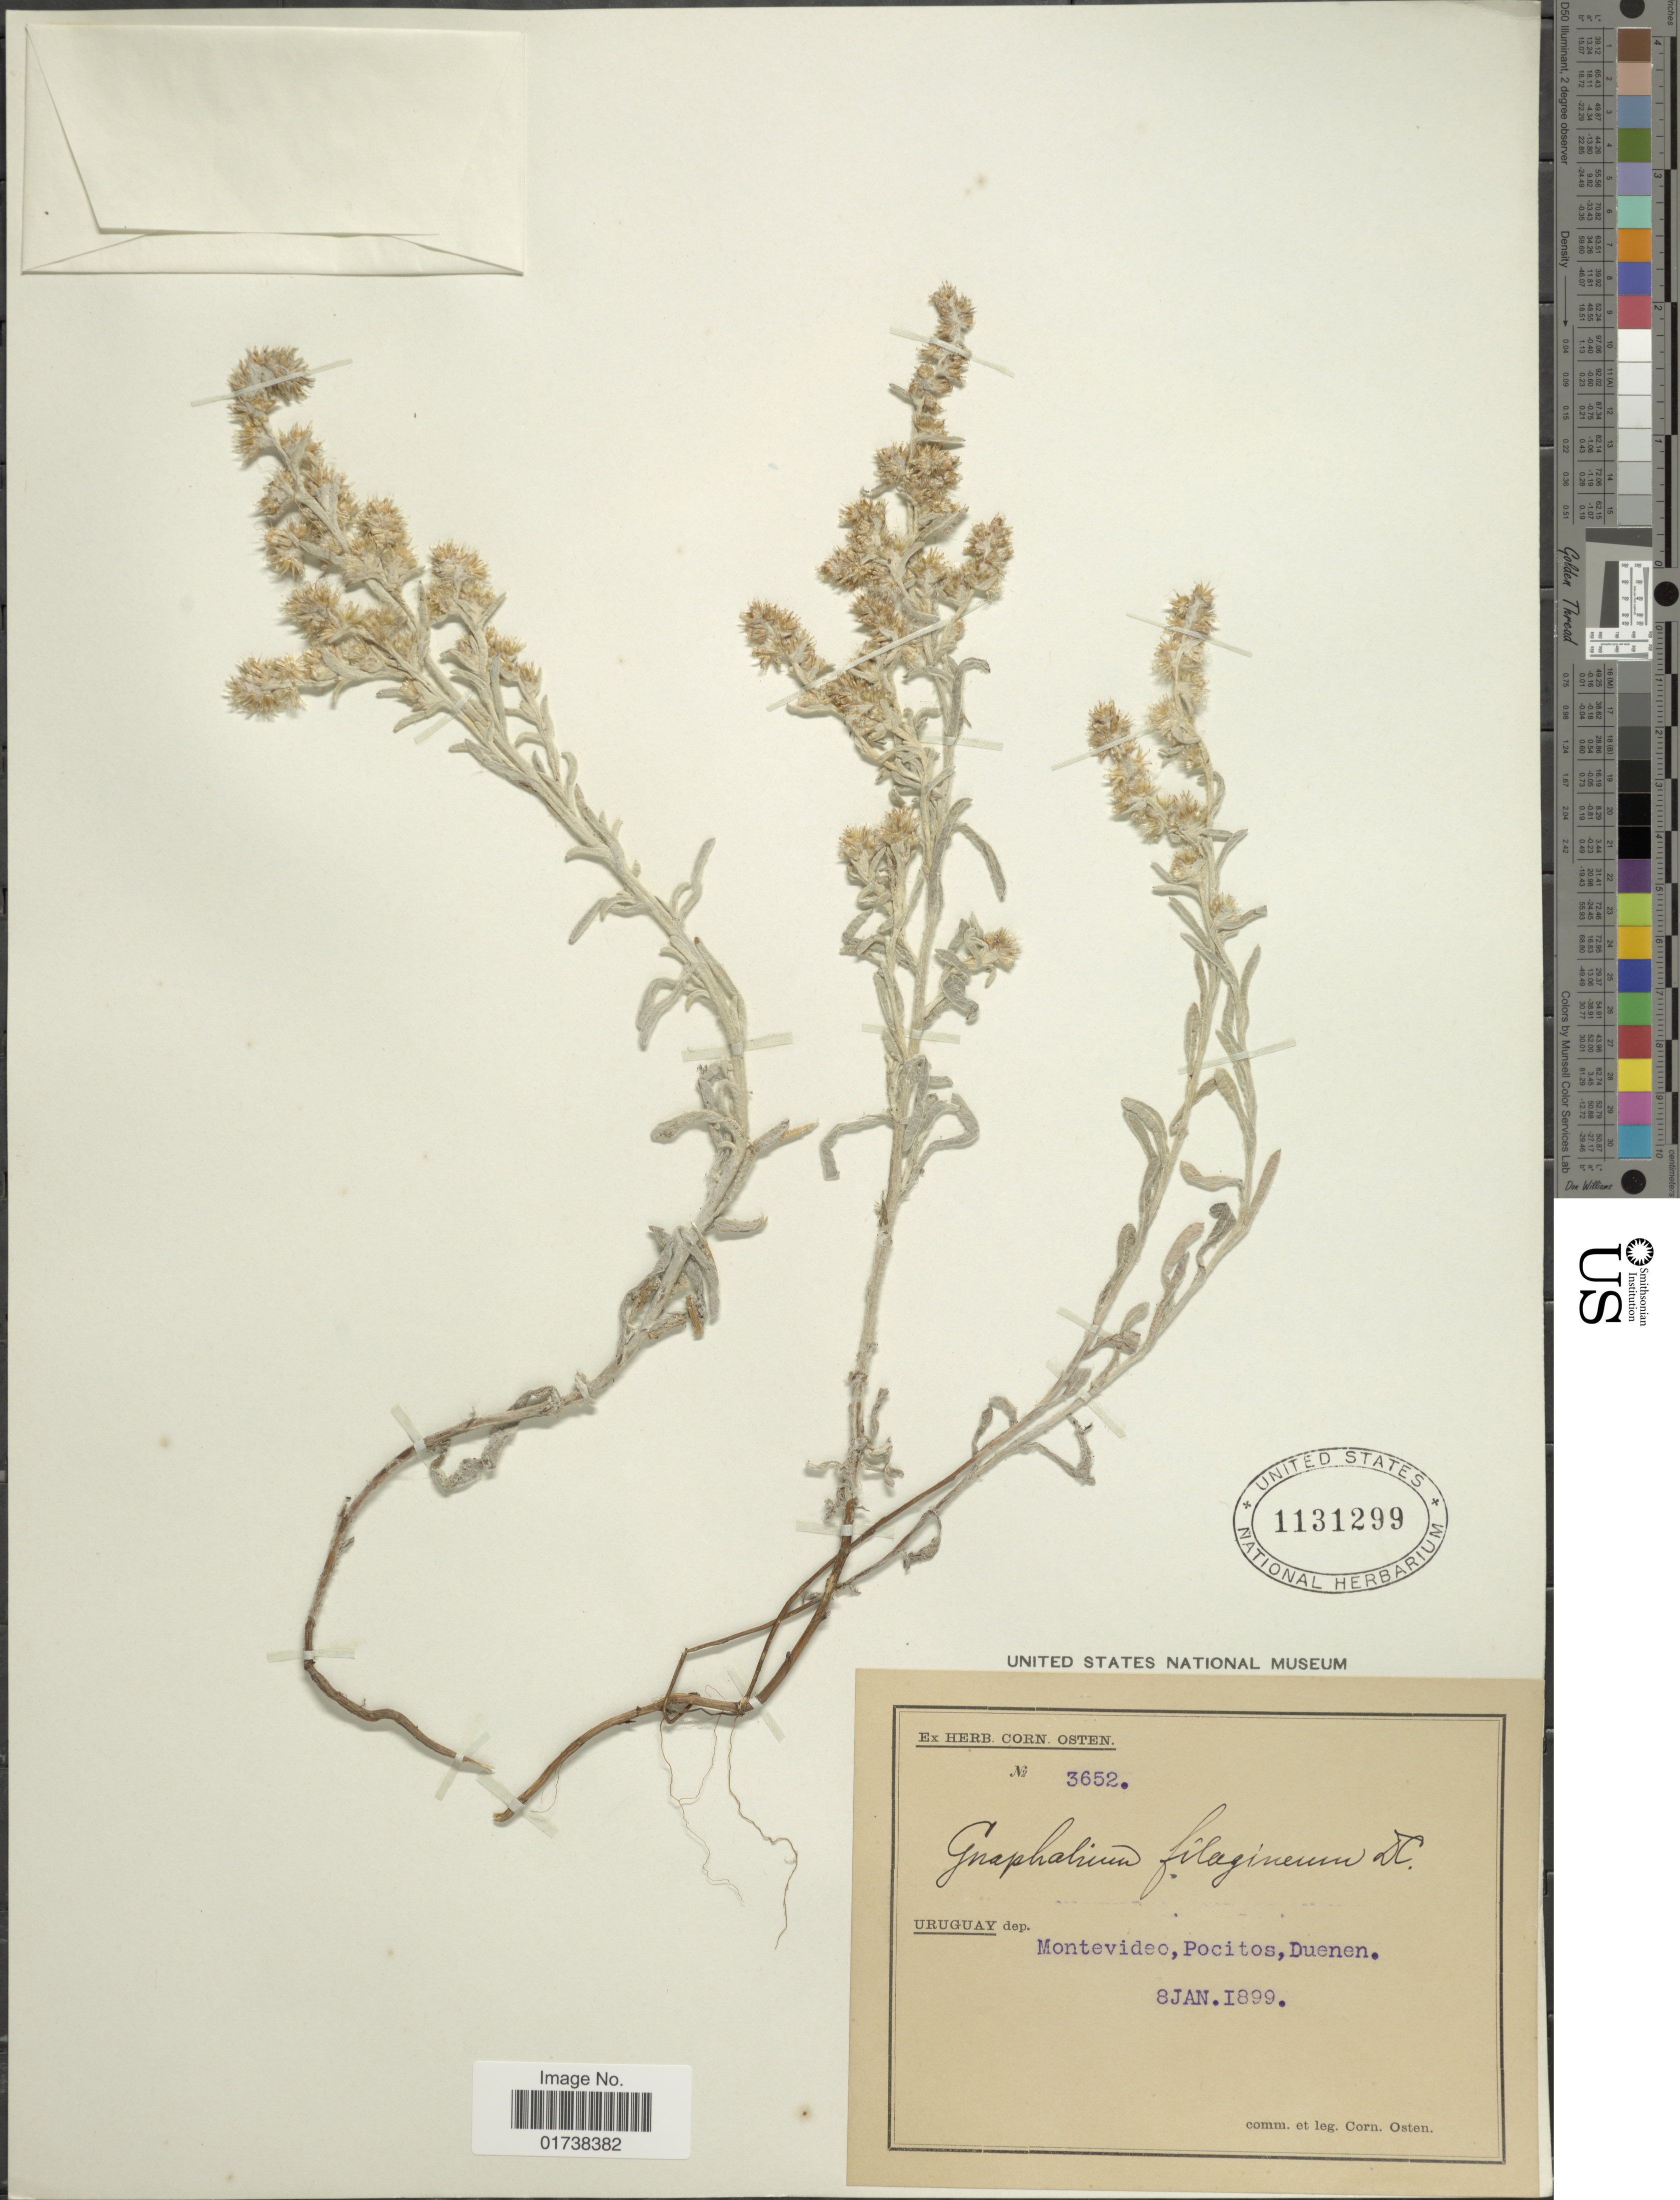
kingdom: Plantae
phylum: Tracheophyta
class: Magnoliopsida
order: Asterales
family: Asteraceae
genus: Gamochaeta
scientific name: Gamochaeta filaginea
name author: (DC.) Cabrera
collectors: ex herb. Corn. Osten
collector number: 3652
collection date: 1899-01-08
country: Uruguay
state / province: Montevideo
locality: Dep. Montevideo, Pocitos, Duenen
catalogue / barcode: US 1131299